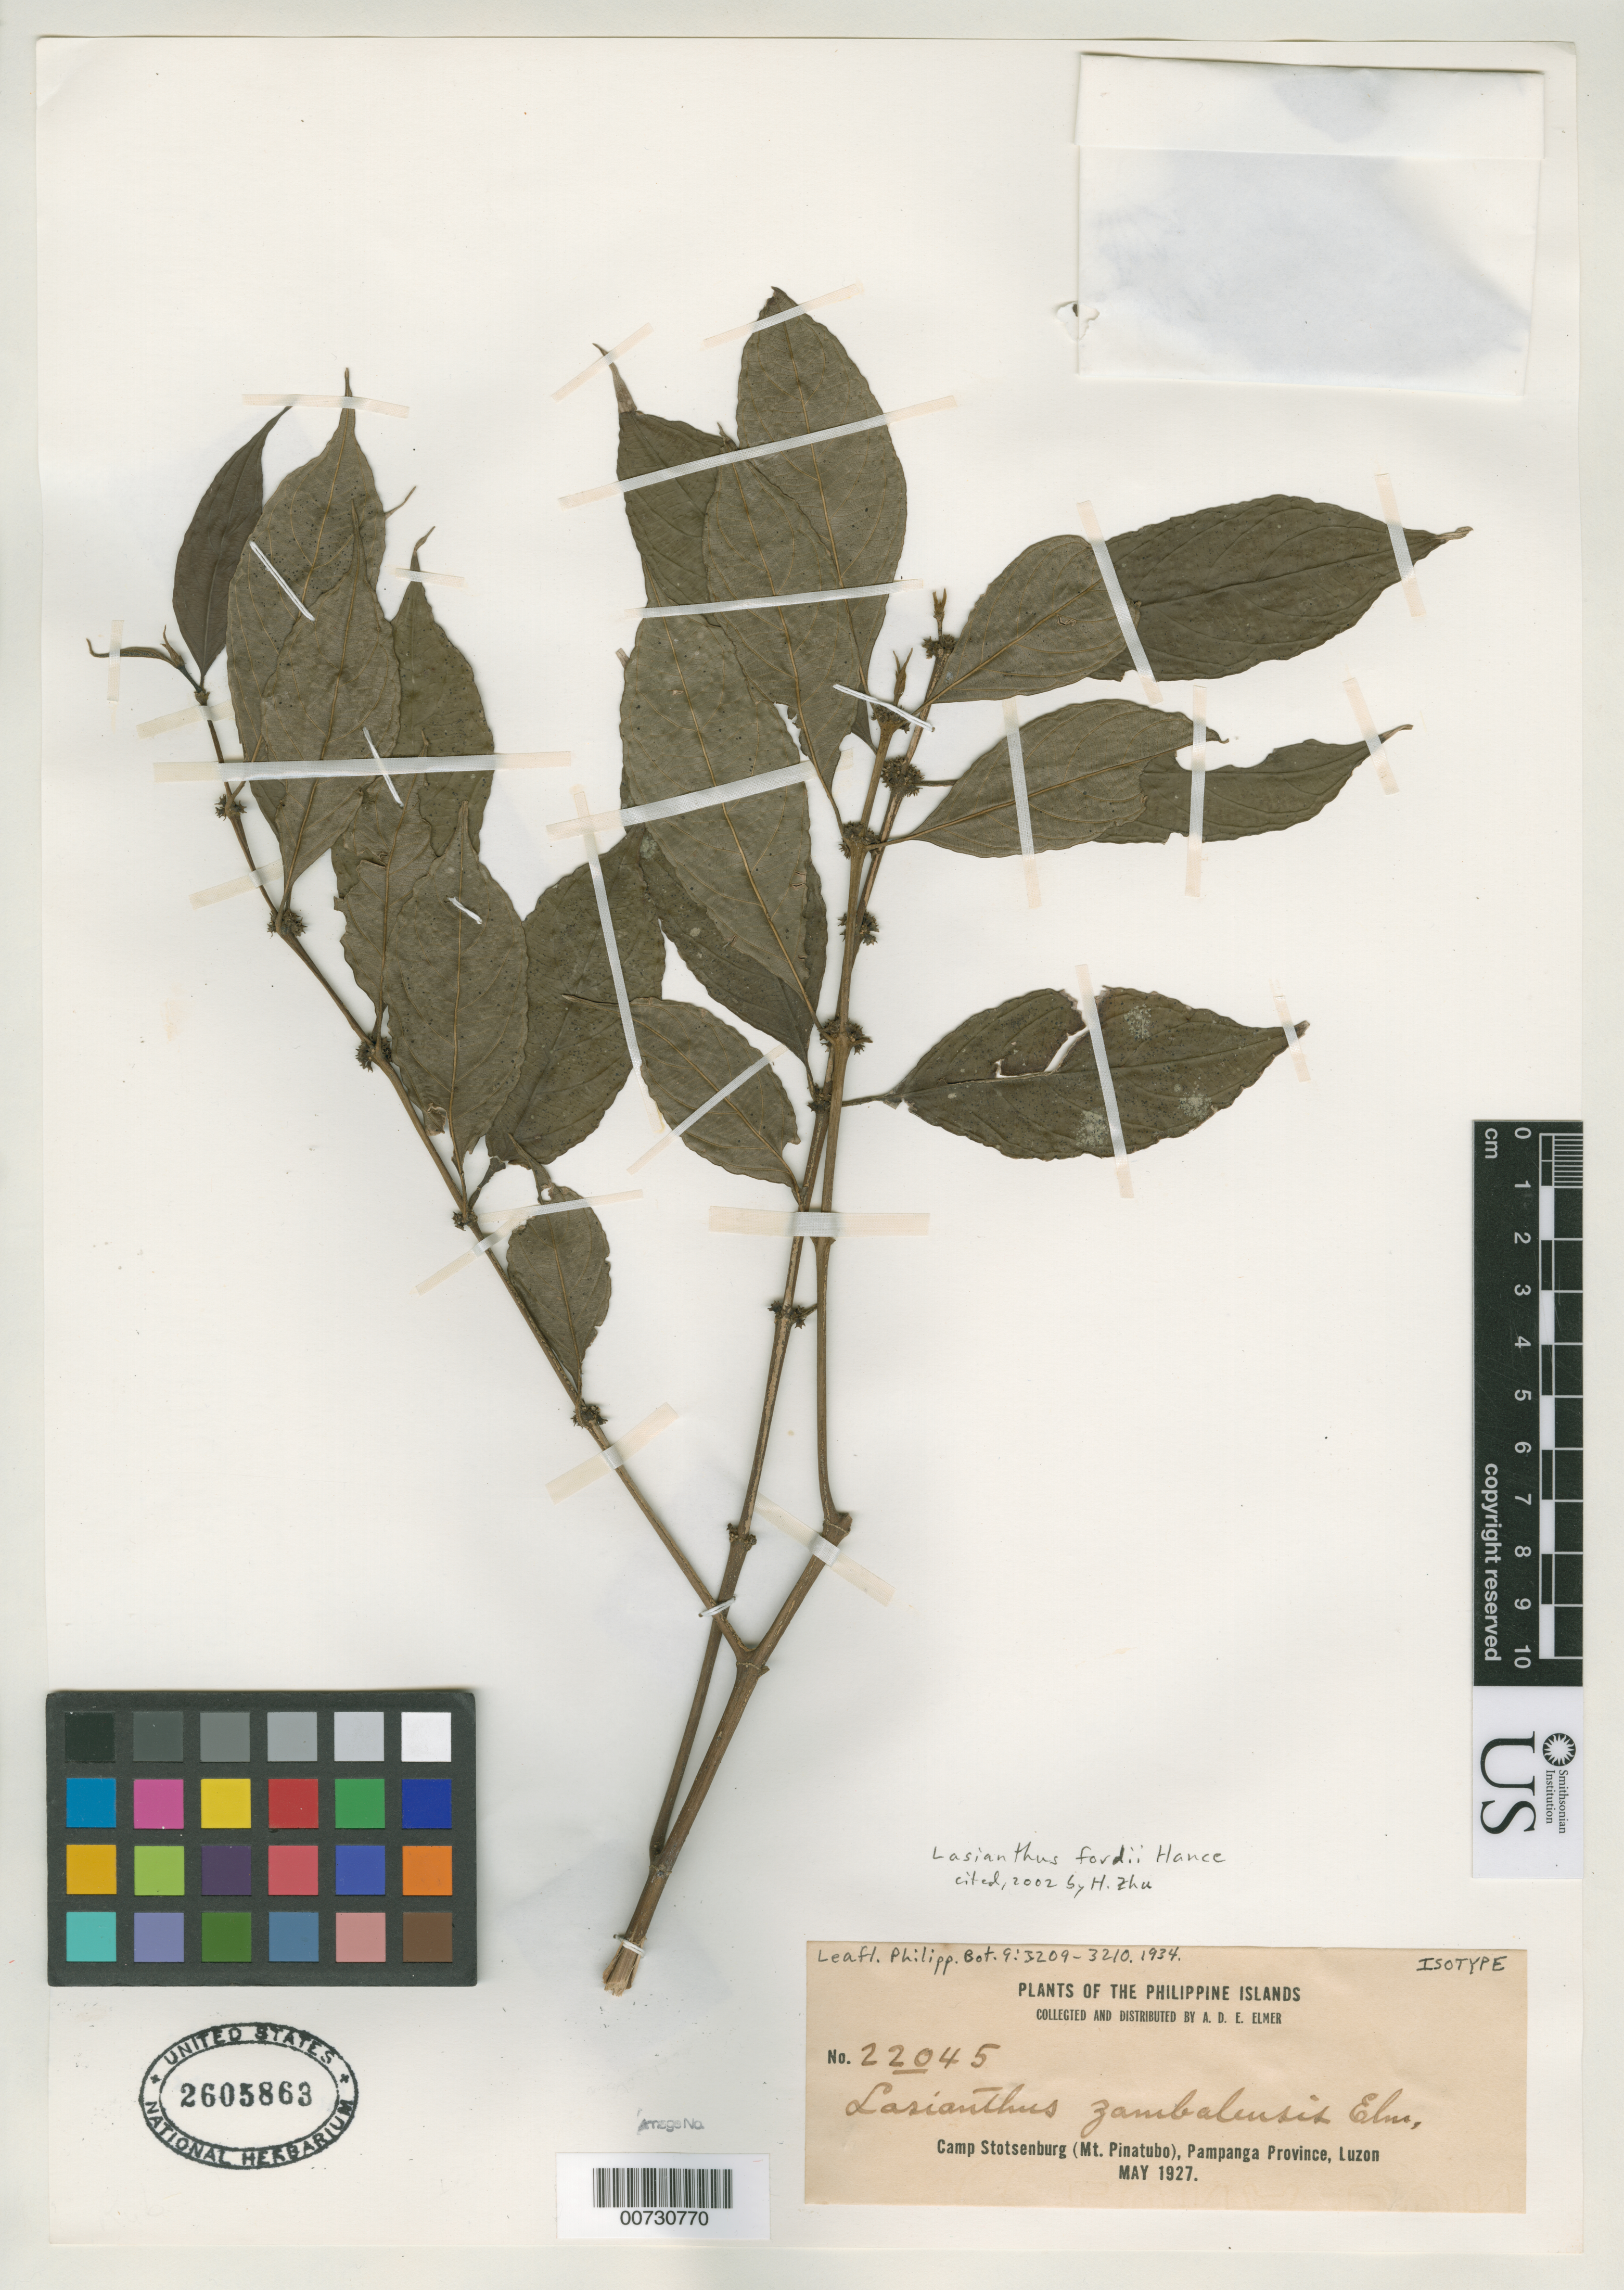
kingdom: Plantae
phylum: Tracheophyta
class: Magnoliopsida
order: Gentianales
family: Rubiaceae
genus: Lasianthus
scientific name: Lasianthus zambalensis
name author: Elmer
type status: Isotype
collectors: A. D. E. Elmer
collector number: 22045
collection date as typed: May 1927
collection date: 1927-05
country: Philippines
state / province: Central Luzon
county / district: Pampanga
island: Luzon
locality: Camp Stotsenburg, Mt. Pinatubo, Zambales Mtns.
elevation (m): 1219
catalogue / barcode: US 2605863